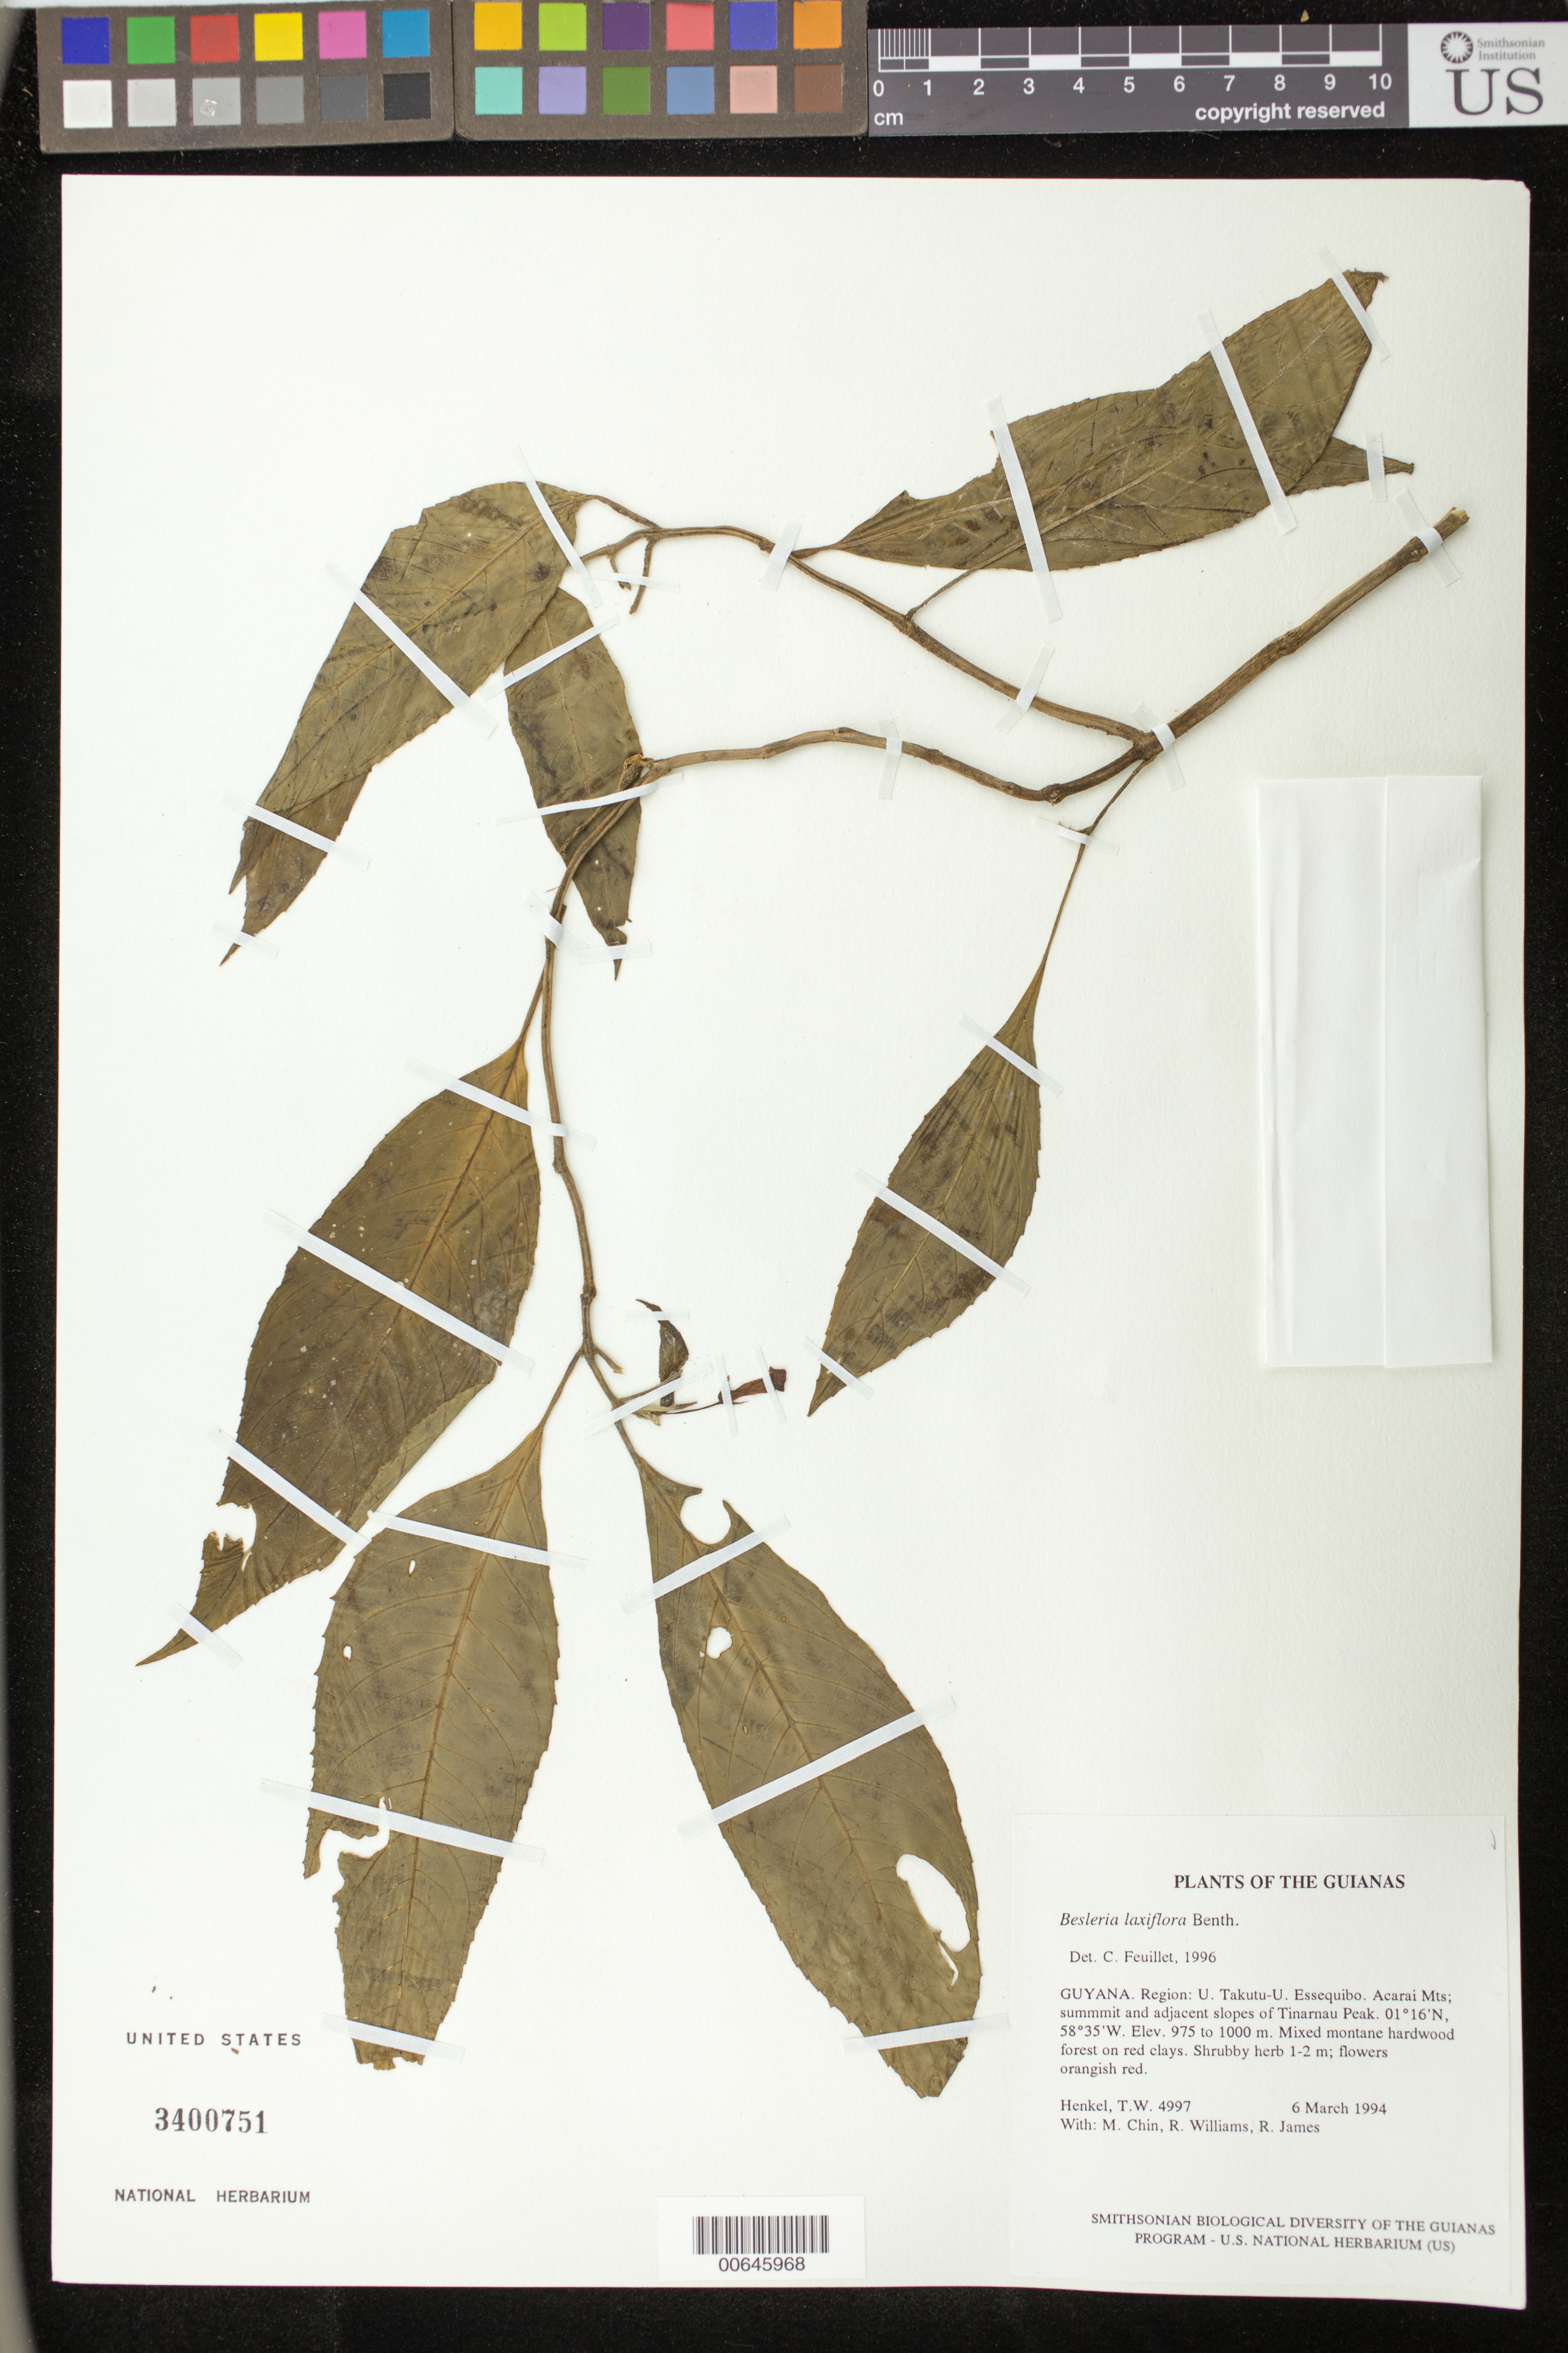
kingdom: Plantae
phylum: Tracheophyta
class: Magnoliopsida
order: Lamiales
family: Gesneriaceae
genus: Besleria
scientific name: Besleria laxiflora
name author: Benth.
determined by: Feuillet, C.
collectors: T. Henkel, M. Chin, R. Williams & R. James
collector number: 4997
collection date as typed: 06 Mar 1994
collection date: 1994-03-06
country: Guyana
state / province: U. Takutu-U. Essequibo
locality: Acarai Mts; summit and adjacent slopes of Tinarnau Peak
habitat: Mixed montane hardwood forest on red clays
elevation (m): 975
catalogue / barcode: US 3400751